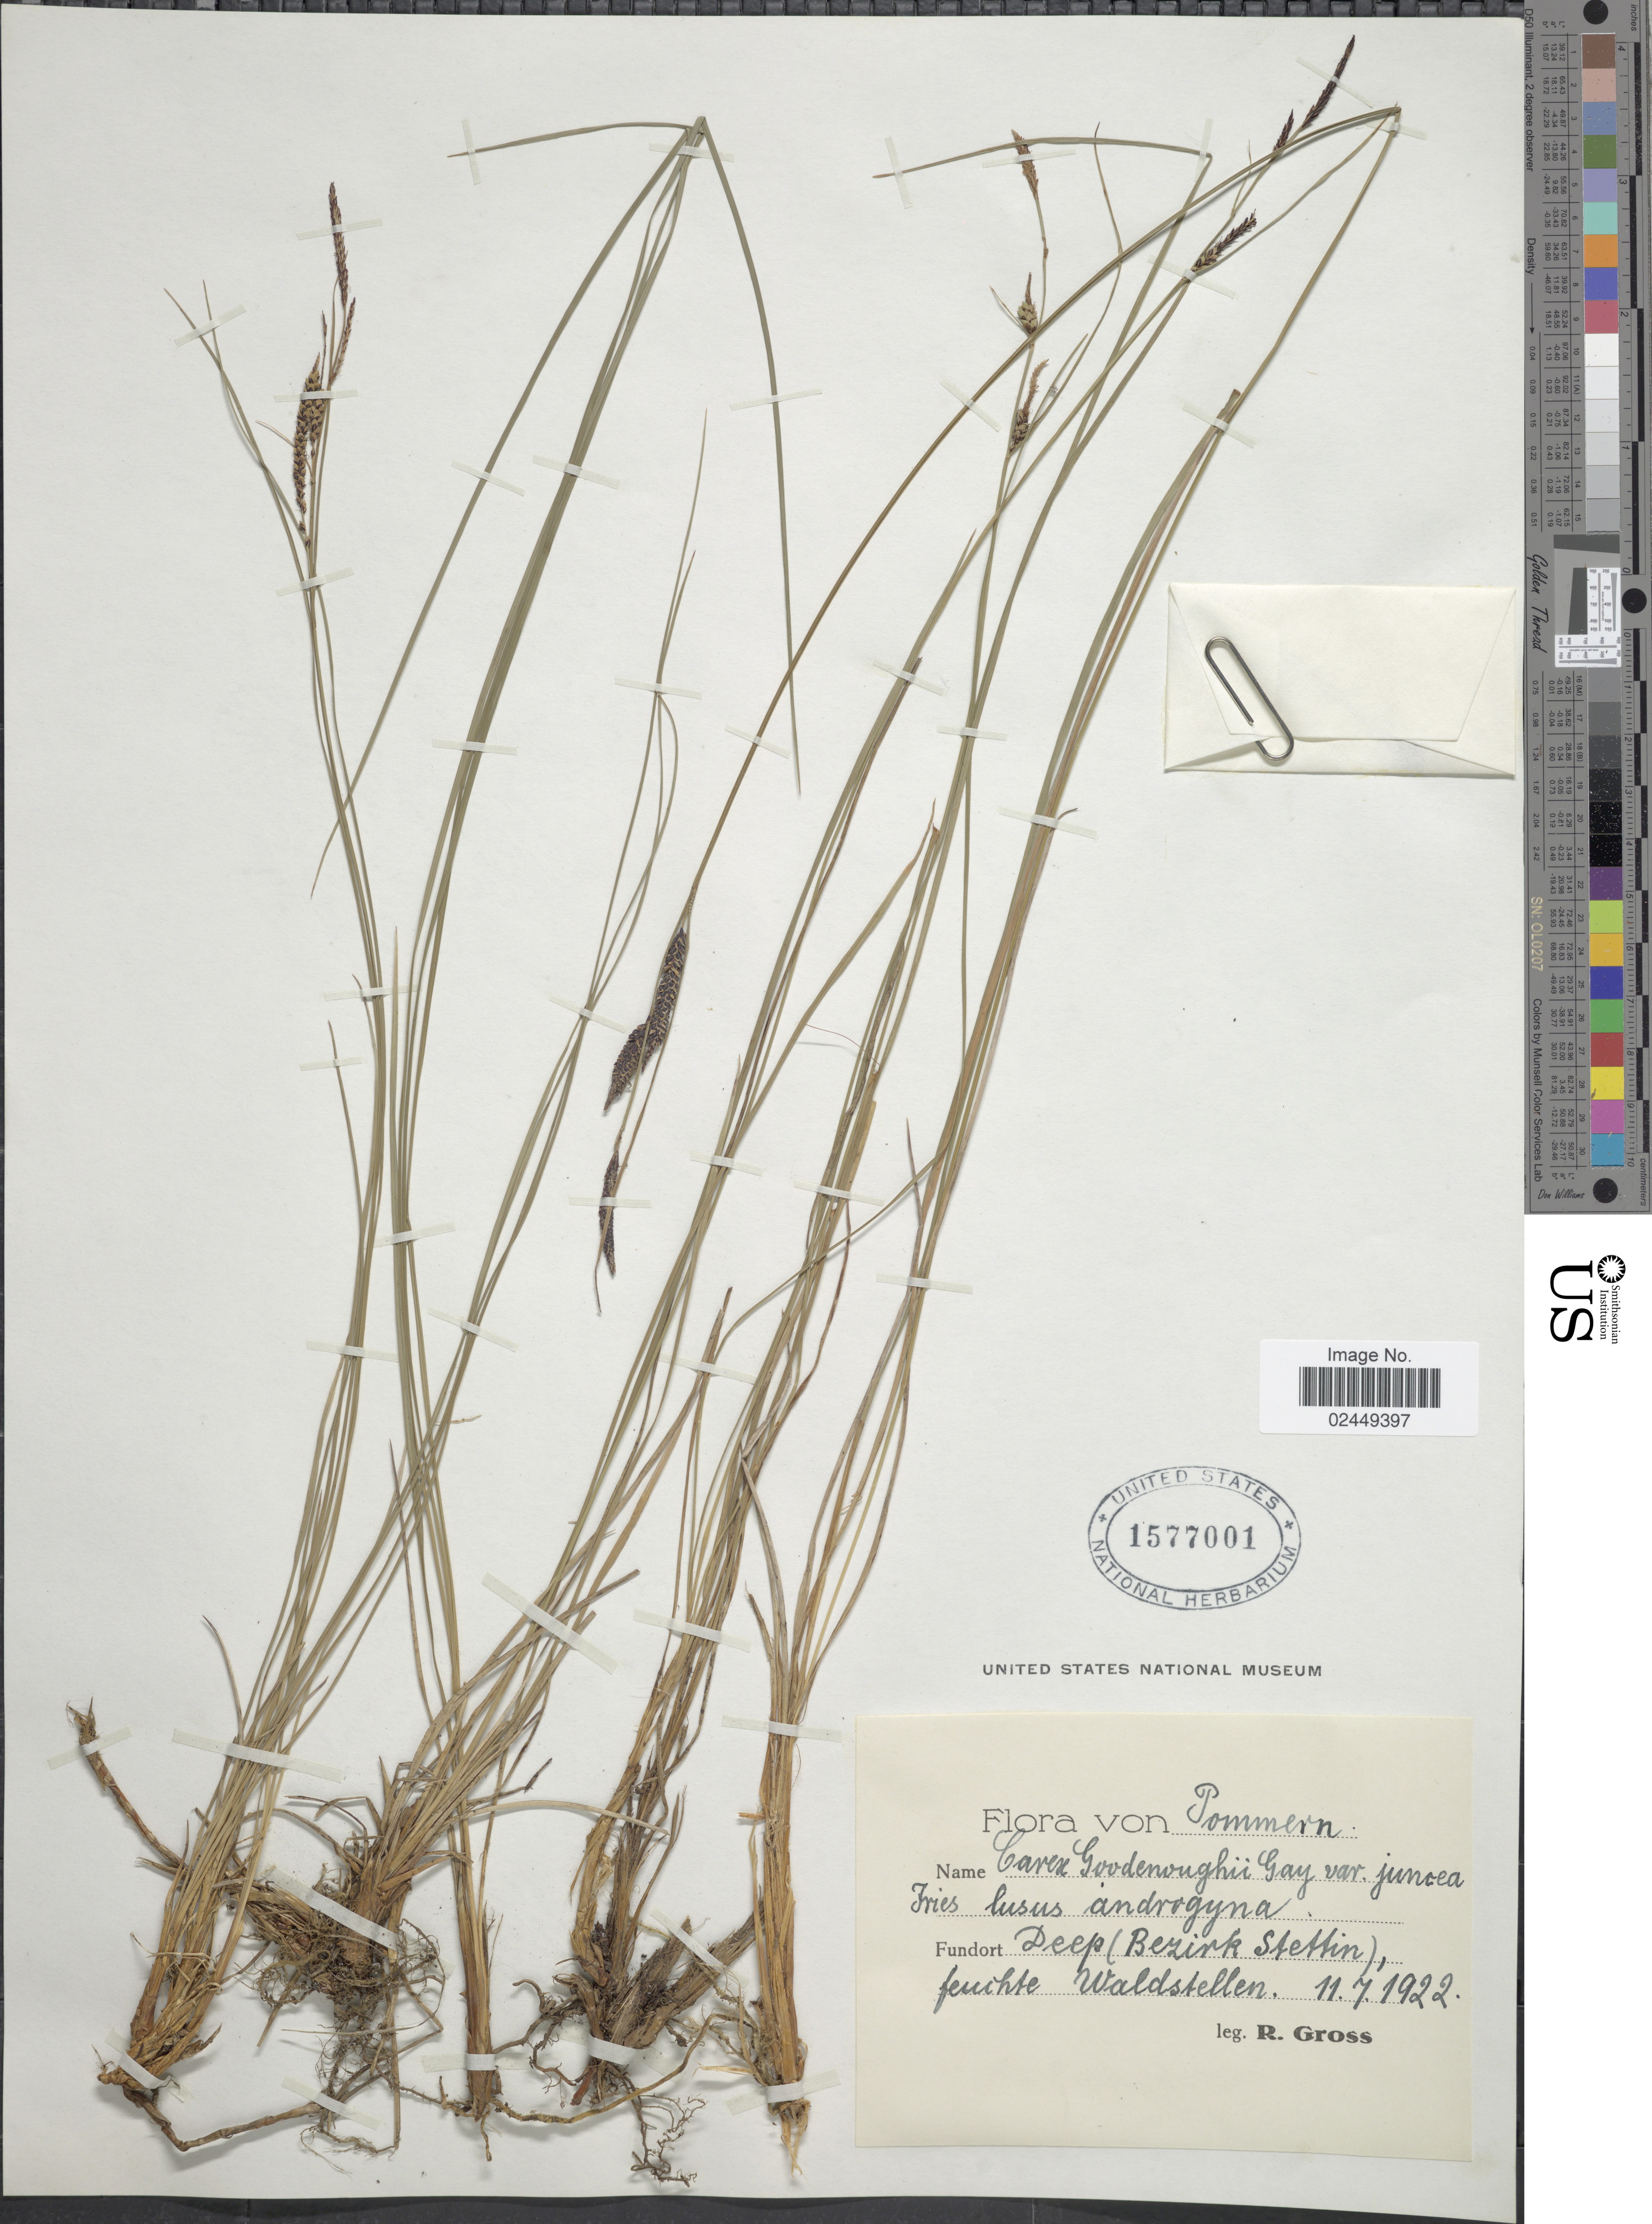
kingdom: Plantae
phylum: Tracheophyta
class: Liliopsida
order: Poales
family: Cyperaceae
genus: Carex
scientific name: Carex nigra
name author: (L.) Reichard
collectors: R. Gross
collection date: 1922-07-11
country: Germany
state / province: Bayern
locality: Pommern, Deep (Bezirk Stettin), feuihte Waldstellen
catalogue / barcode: US 1577001